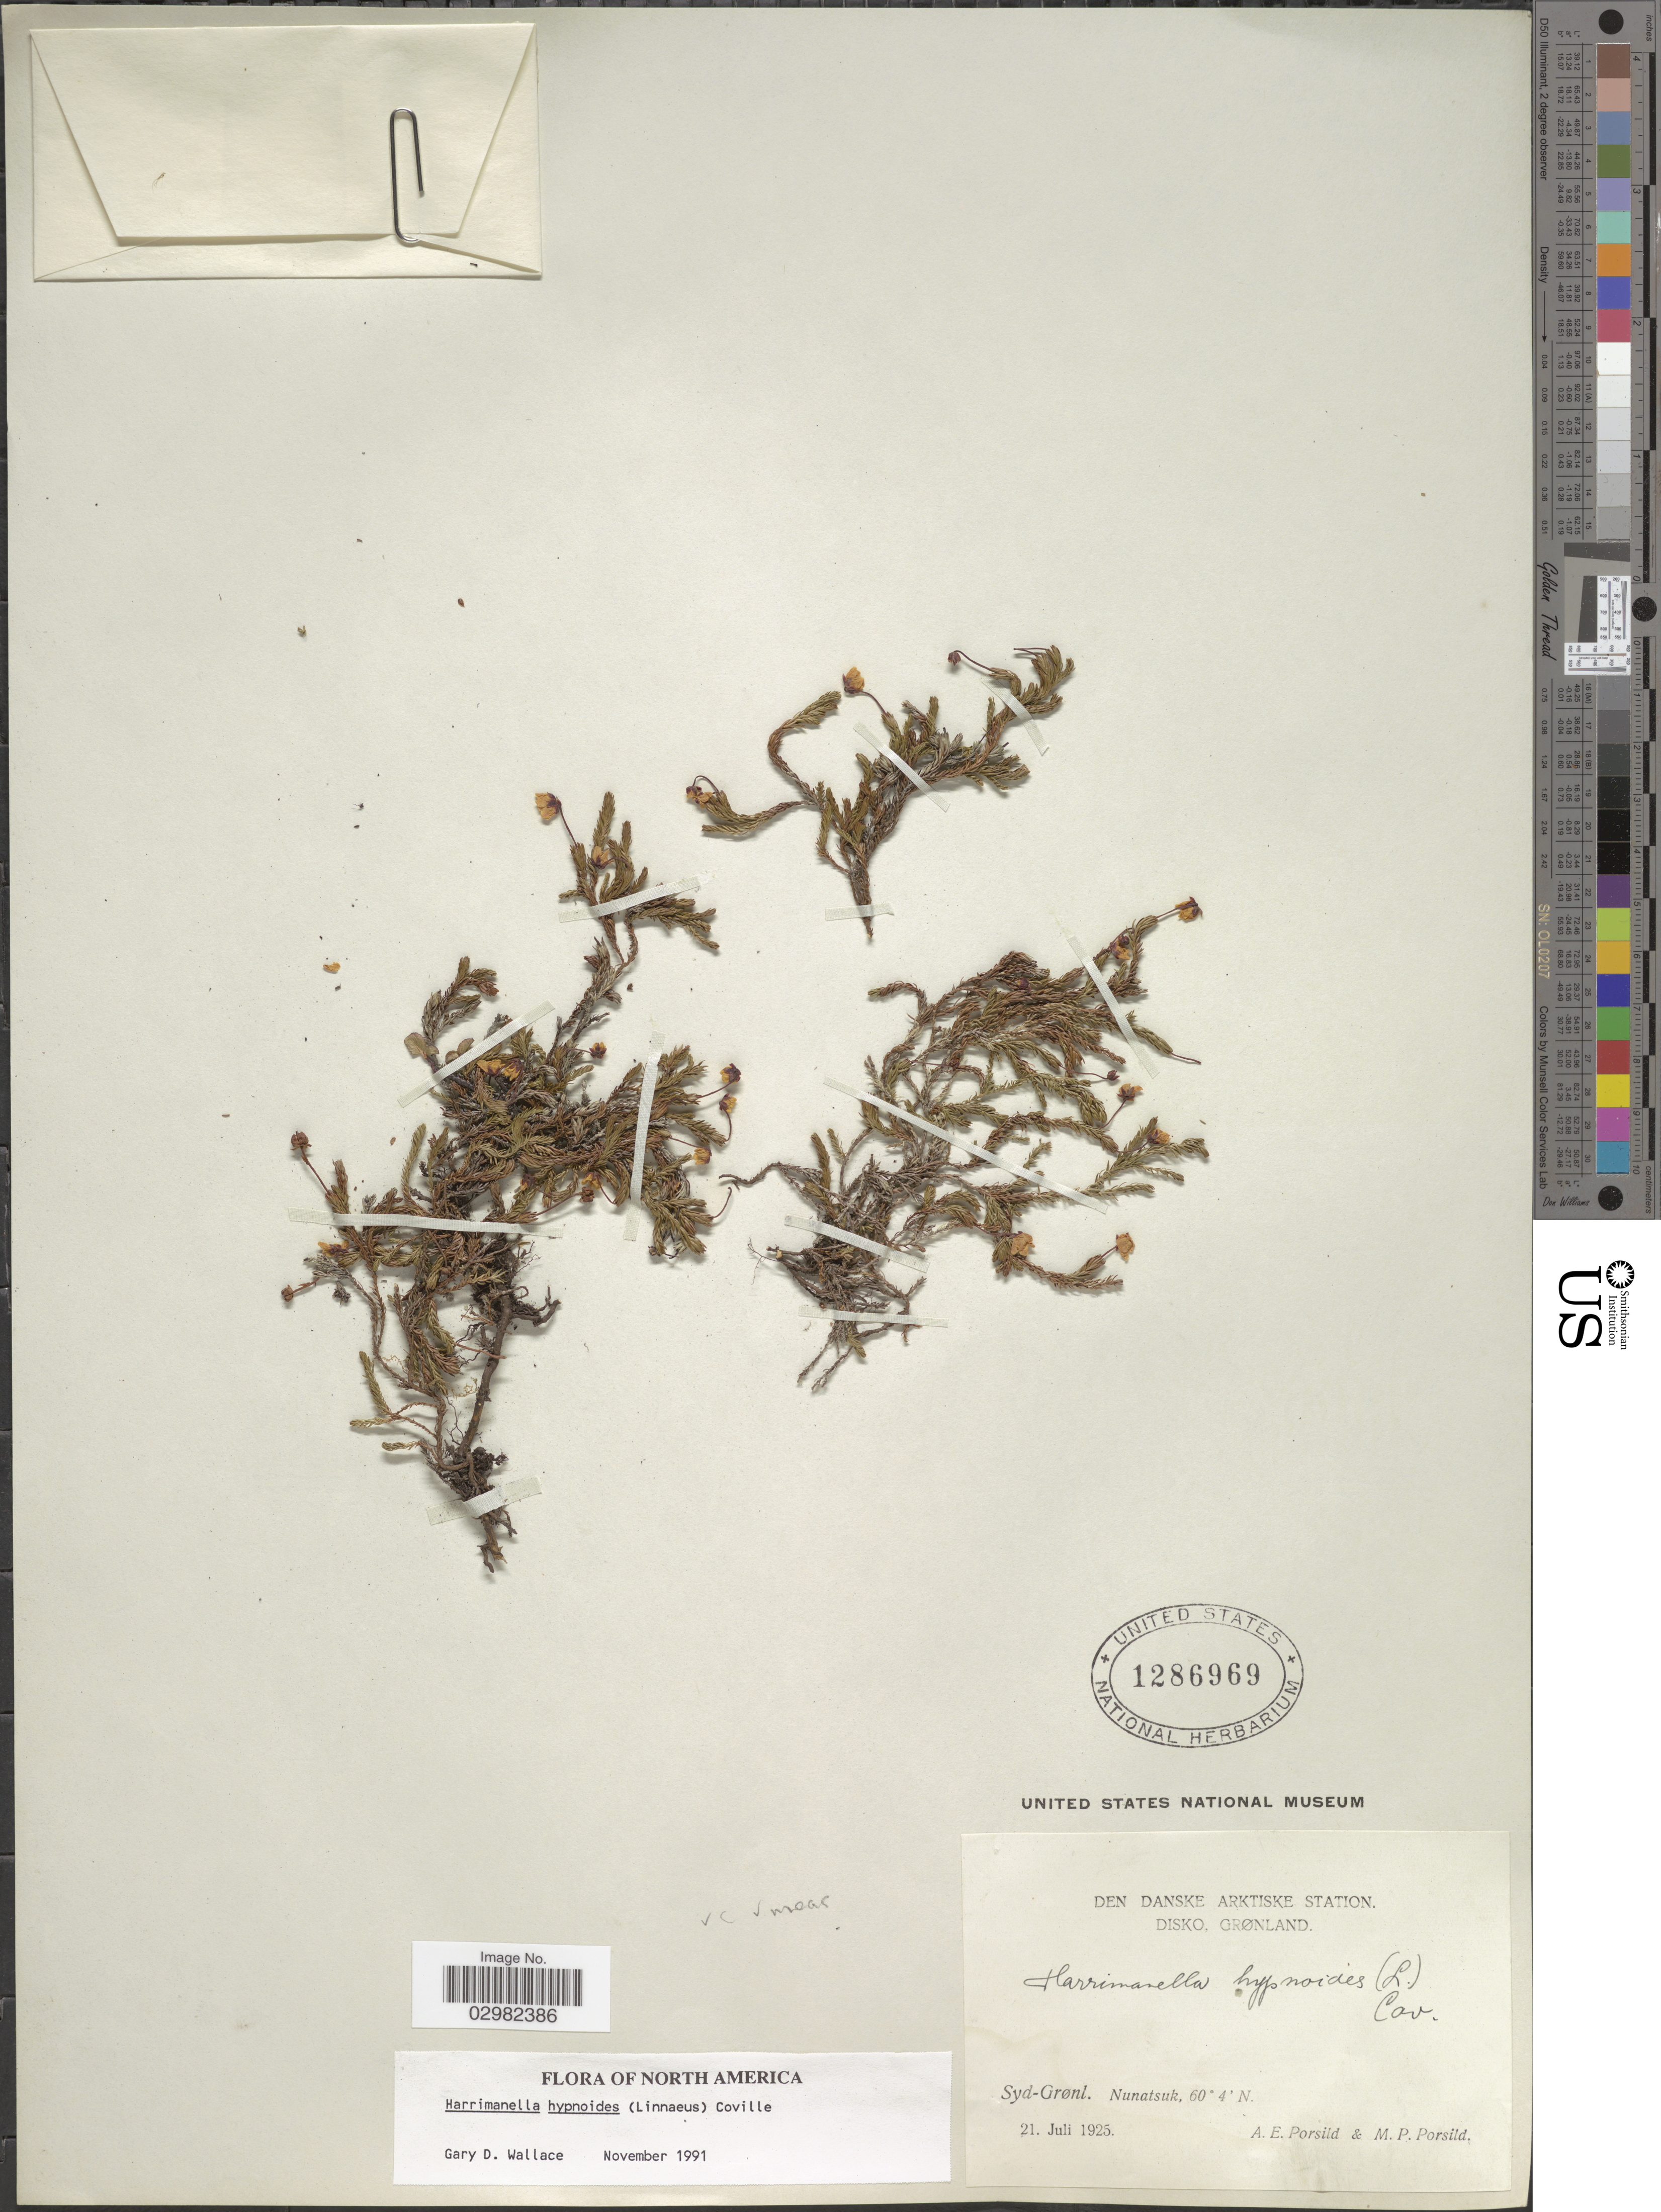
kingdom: Plantae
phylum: Tracheophyta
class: Magnoliopsida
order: Ericales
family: Ericaceae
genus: Harrimanella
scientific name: Harrimanella hypnoides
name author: (L.) Coville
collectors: A. E. Porsild & M. P. Porsild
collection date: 1925-07-21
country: Greenland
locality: Den Danske Arktiske Station, Disko, Grønland, Syd-Grønl, Nunatsuk.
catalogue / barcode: US 1286969